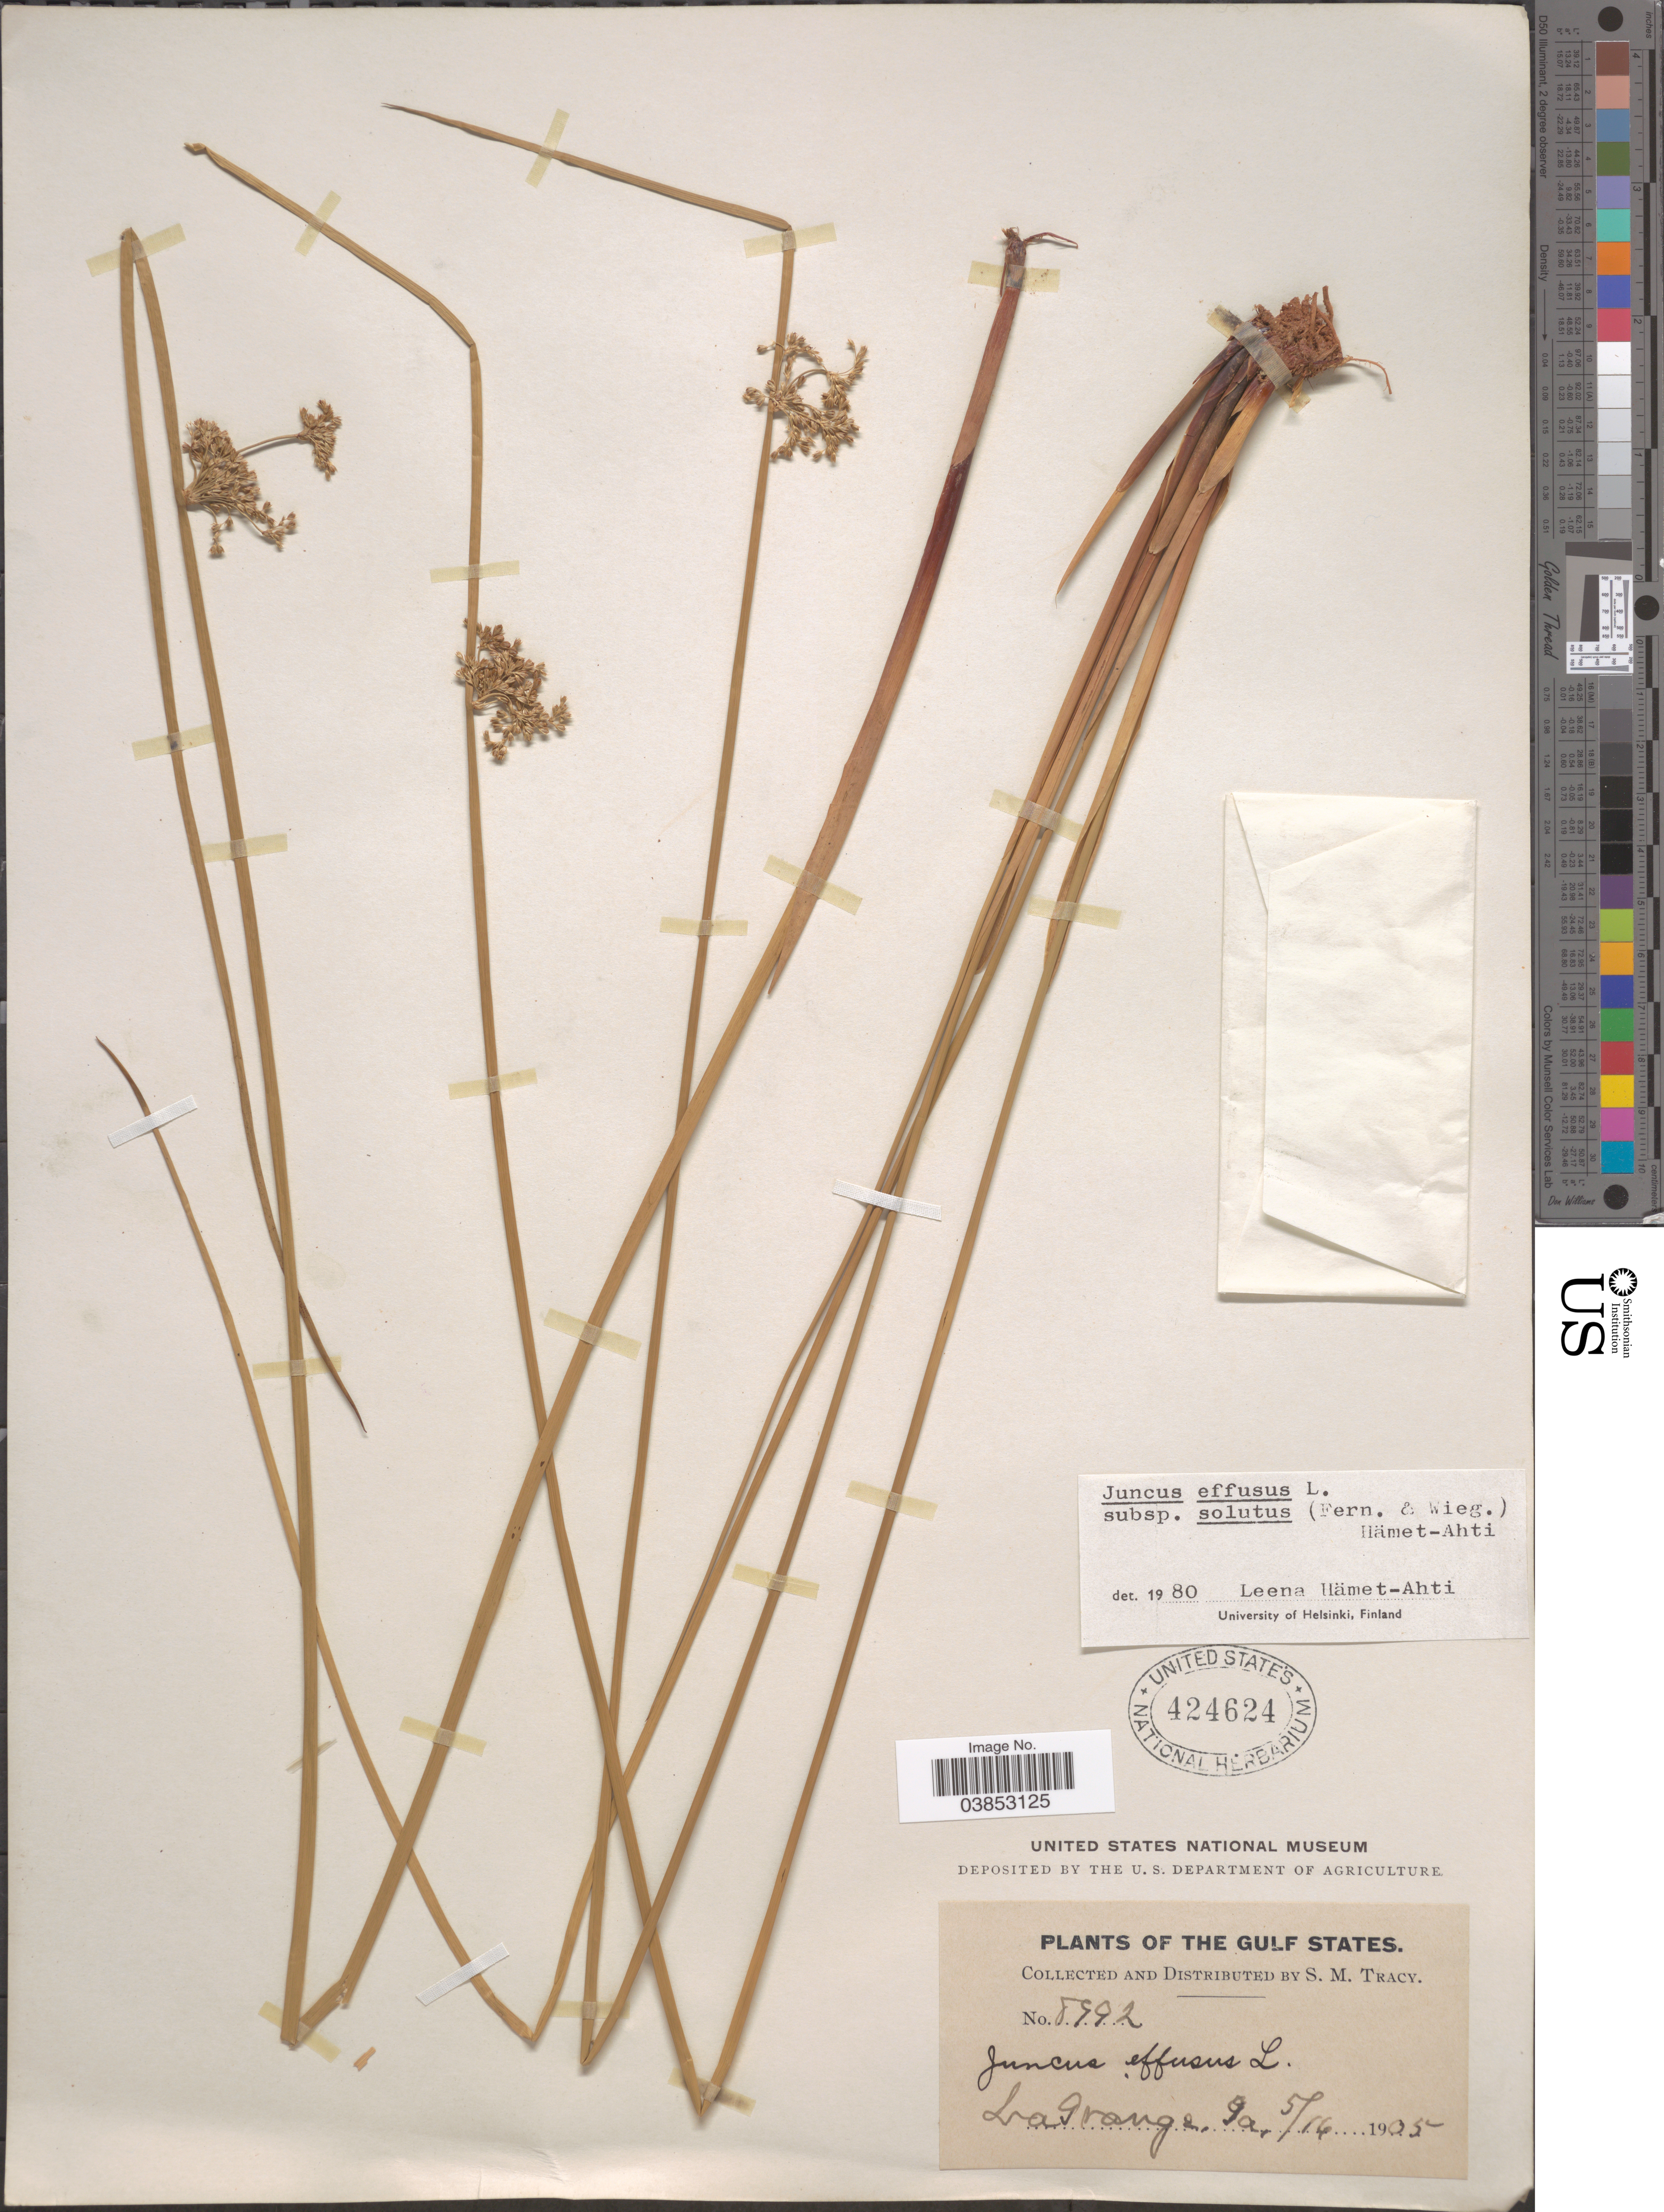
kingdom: Plantae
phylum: Tracheophyta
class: Liliopsida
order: Poales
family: Juncaceae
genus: Juncus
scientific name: Juncus effusus var. solutus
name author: Fernald & Wiegand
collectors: S. M. Tracy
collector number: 8992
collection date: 1905-05-16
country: United States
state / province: Georgia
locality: The Gulf States. La Grange.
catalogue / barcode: US 424624